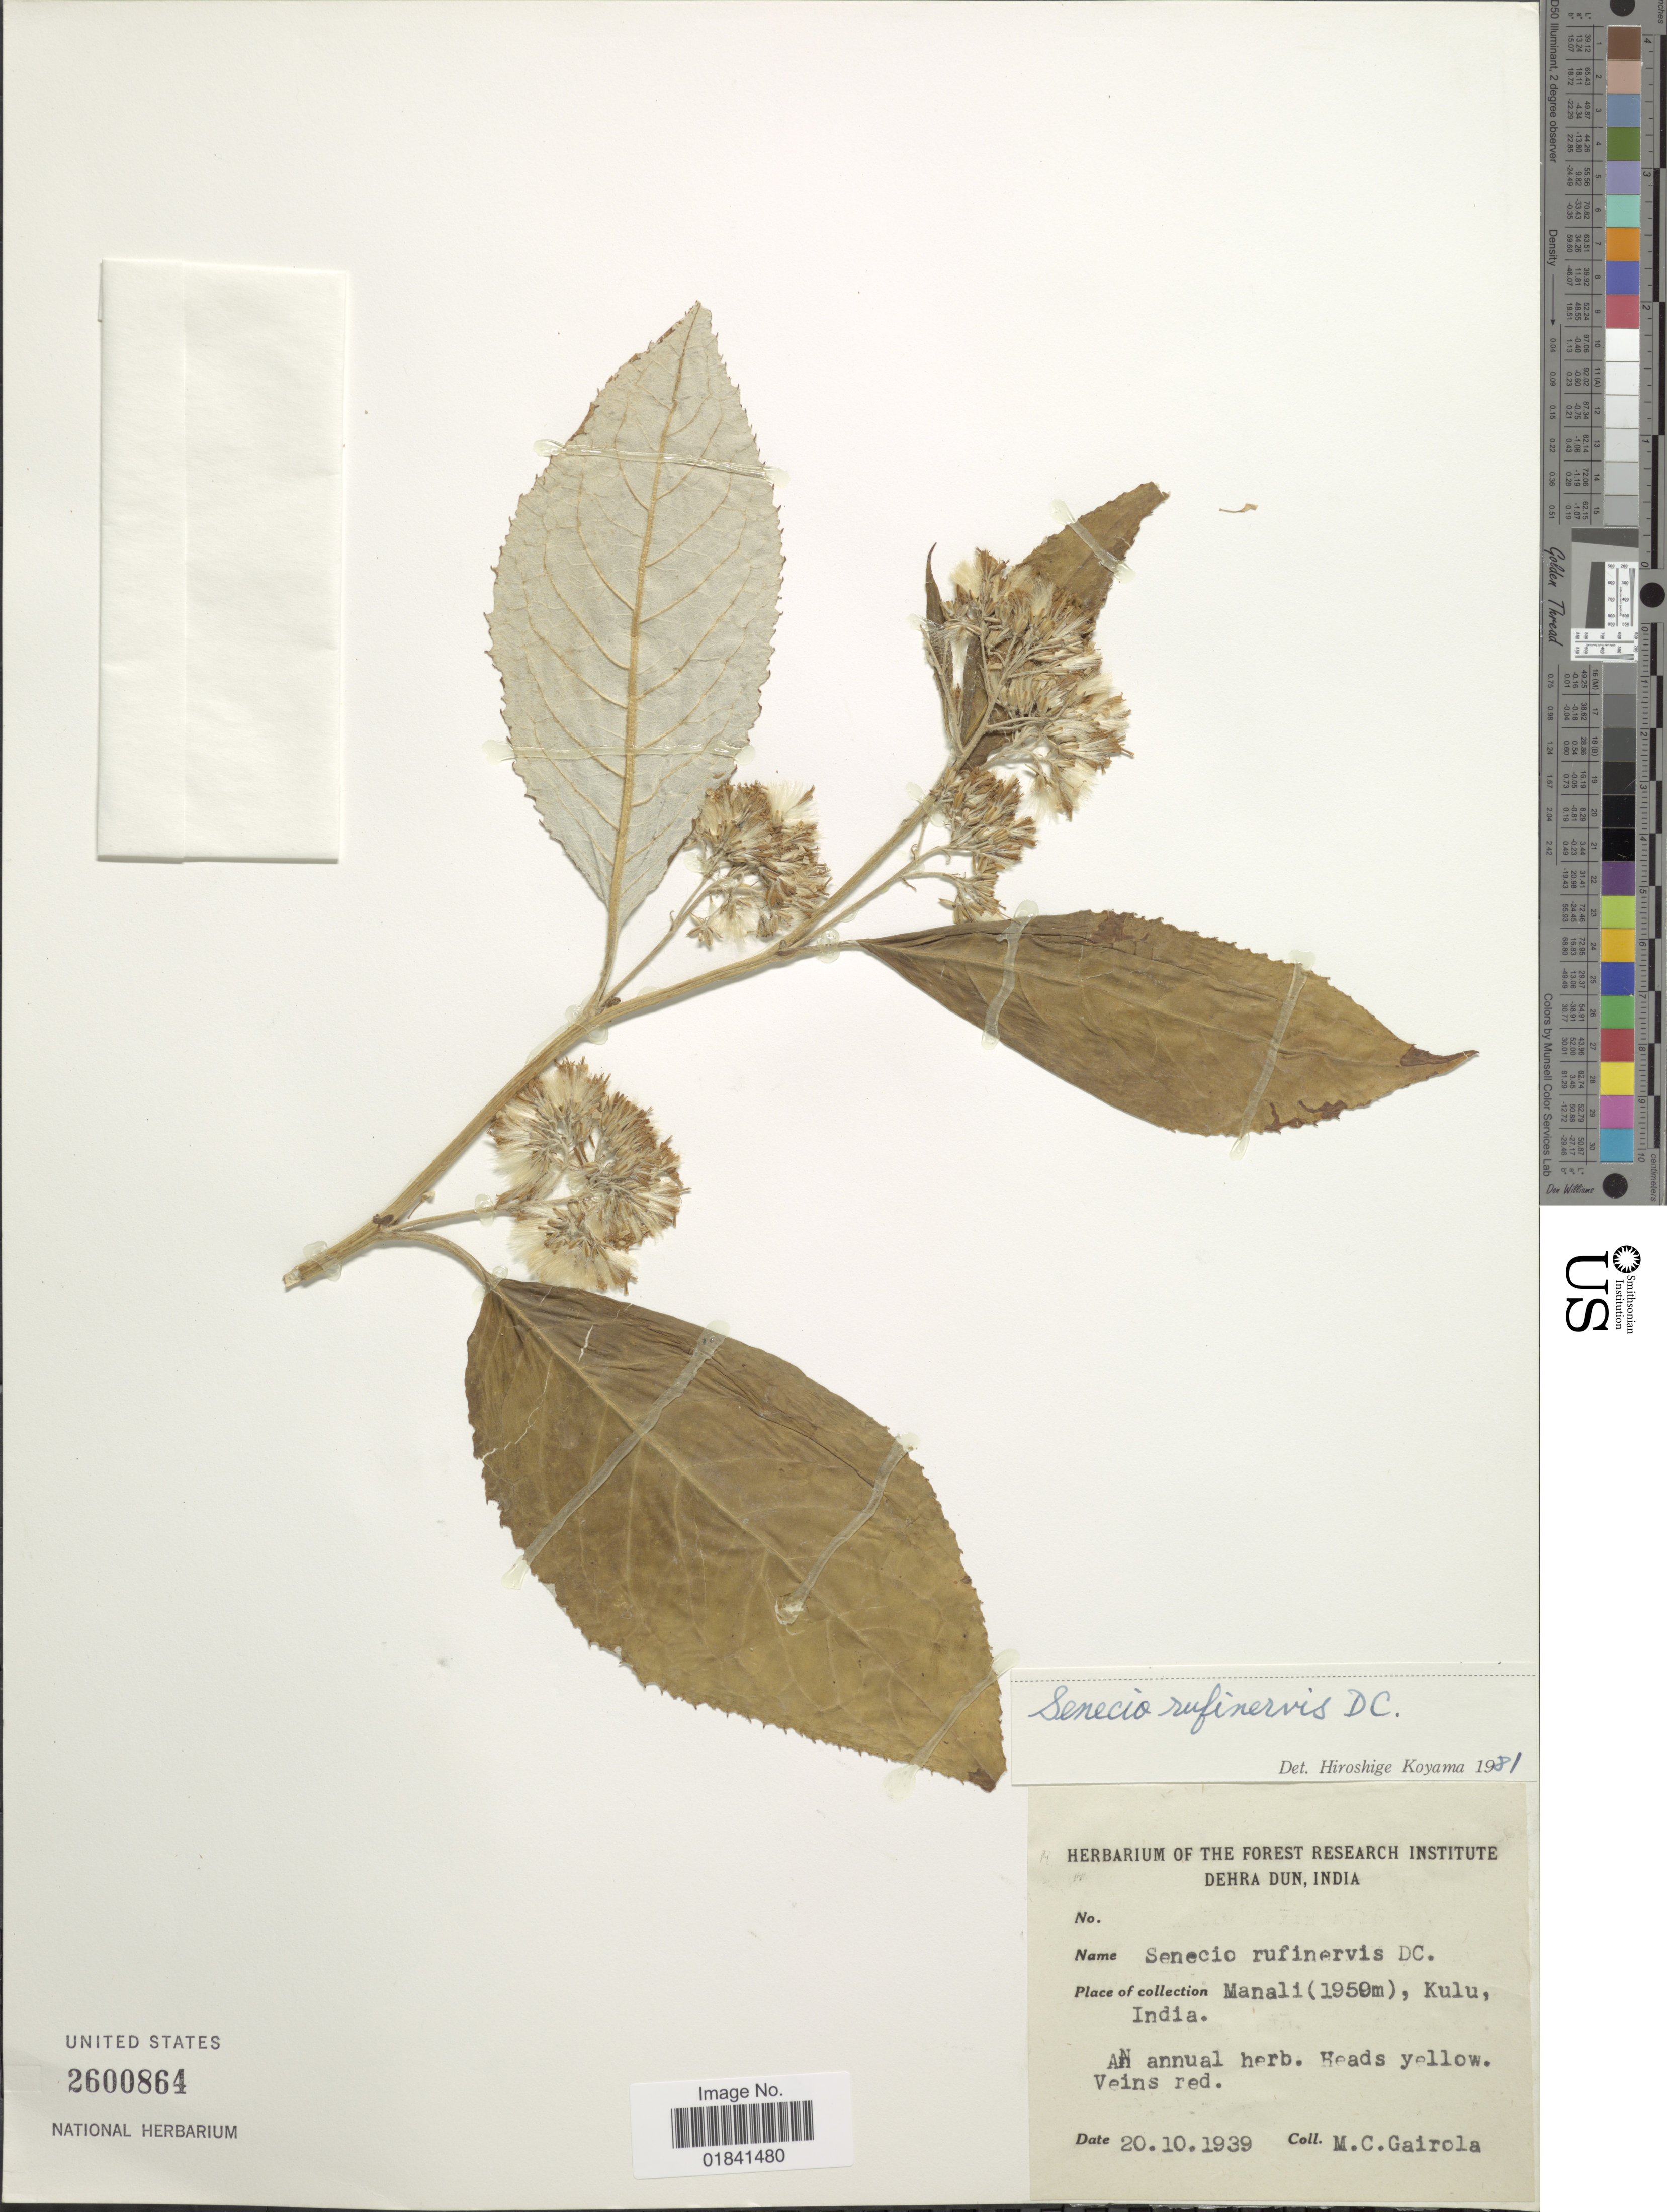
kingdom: Plantae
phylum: Tracheophyta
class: Magnoliopsida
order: Asterales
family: Asteraceae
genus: Senecio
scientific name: Senecio rufinervis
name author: DC.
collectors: M. Gairola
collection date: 1939-10-20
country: India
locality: Manali, Kullu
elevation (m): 1950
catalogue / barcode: US 2600864